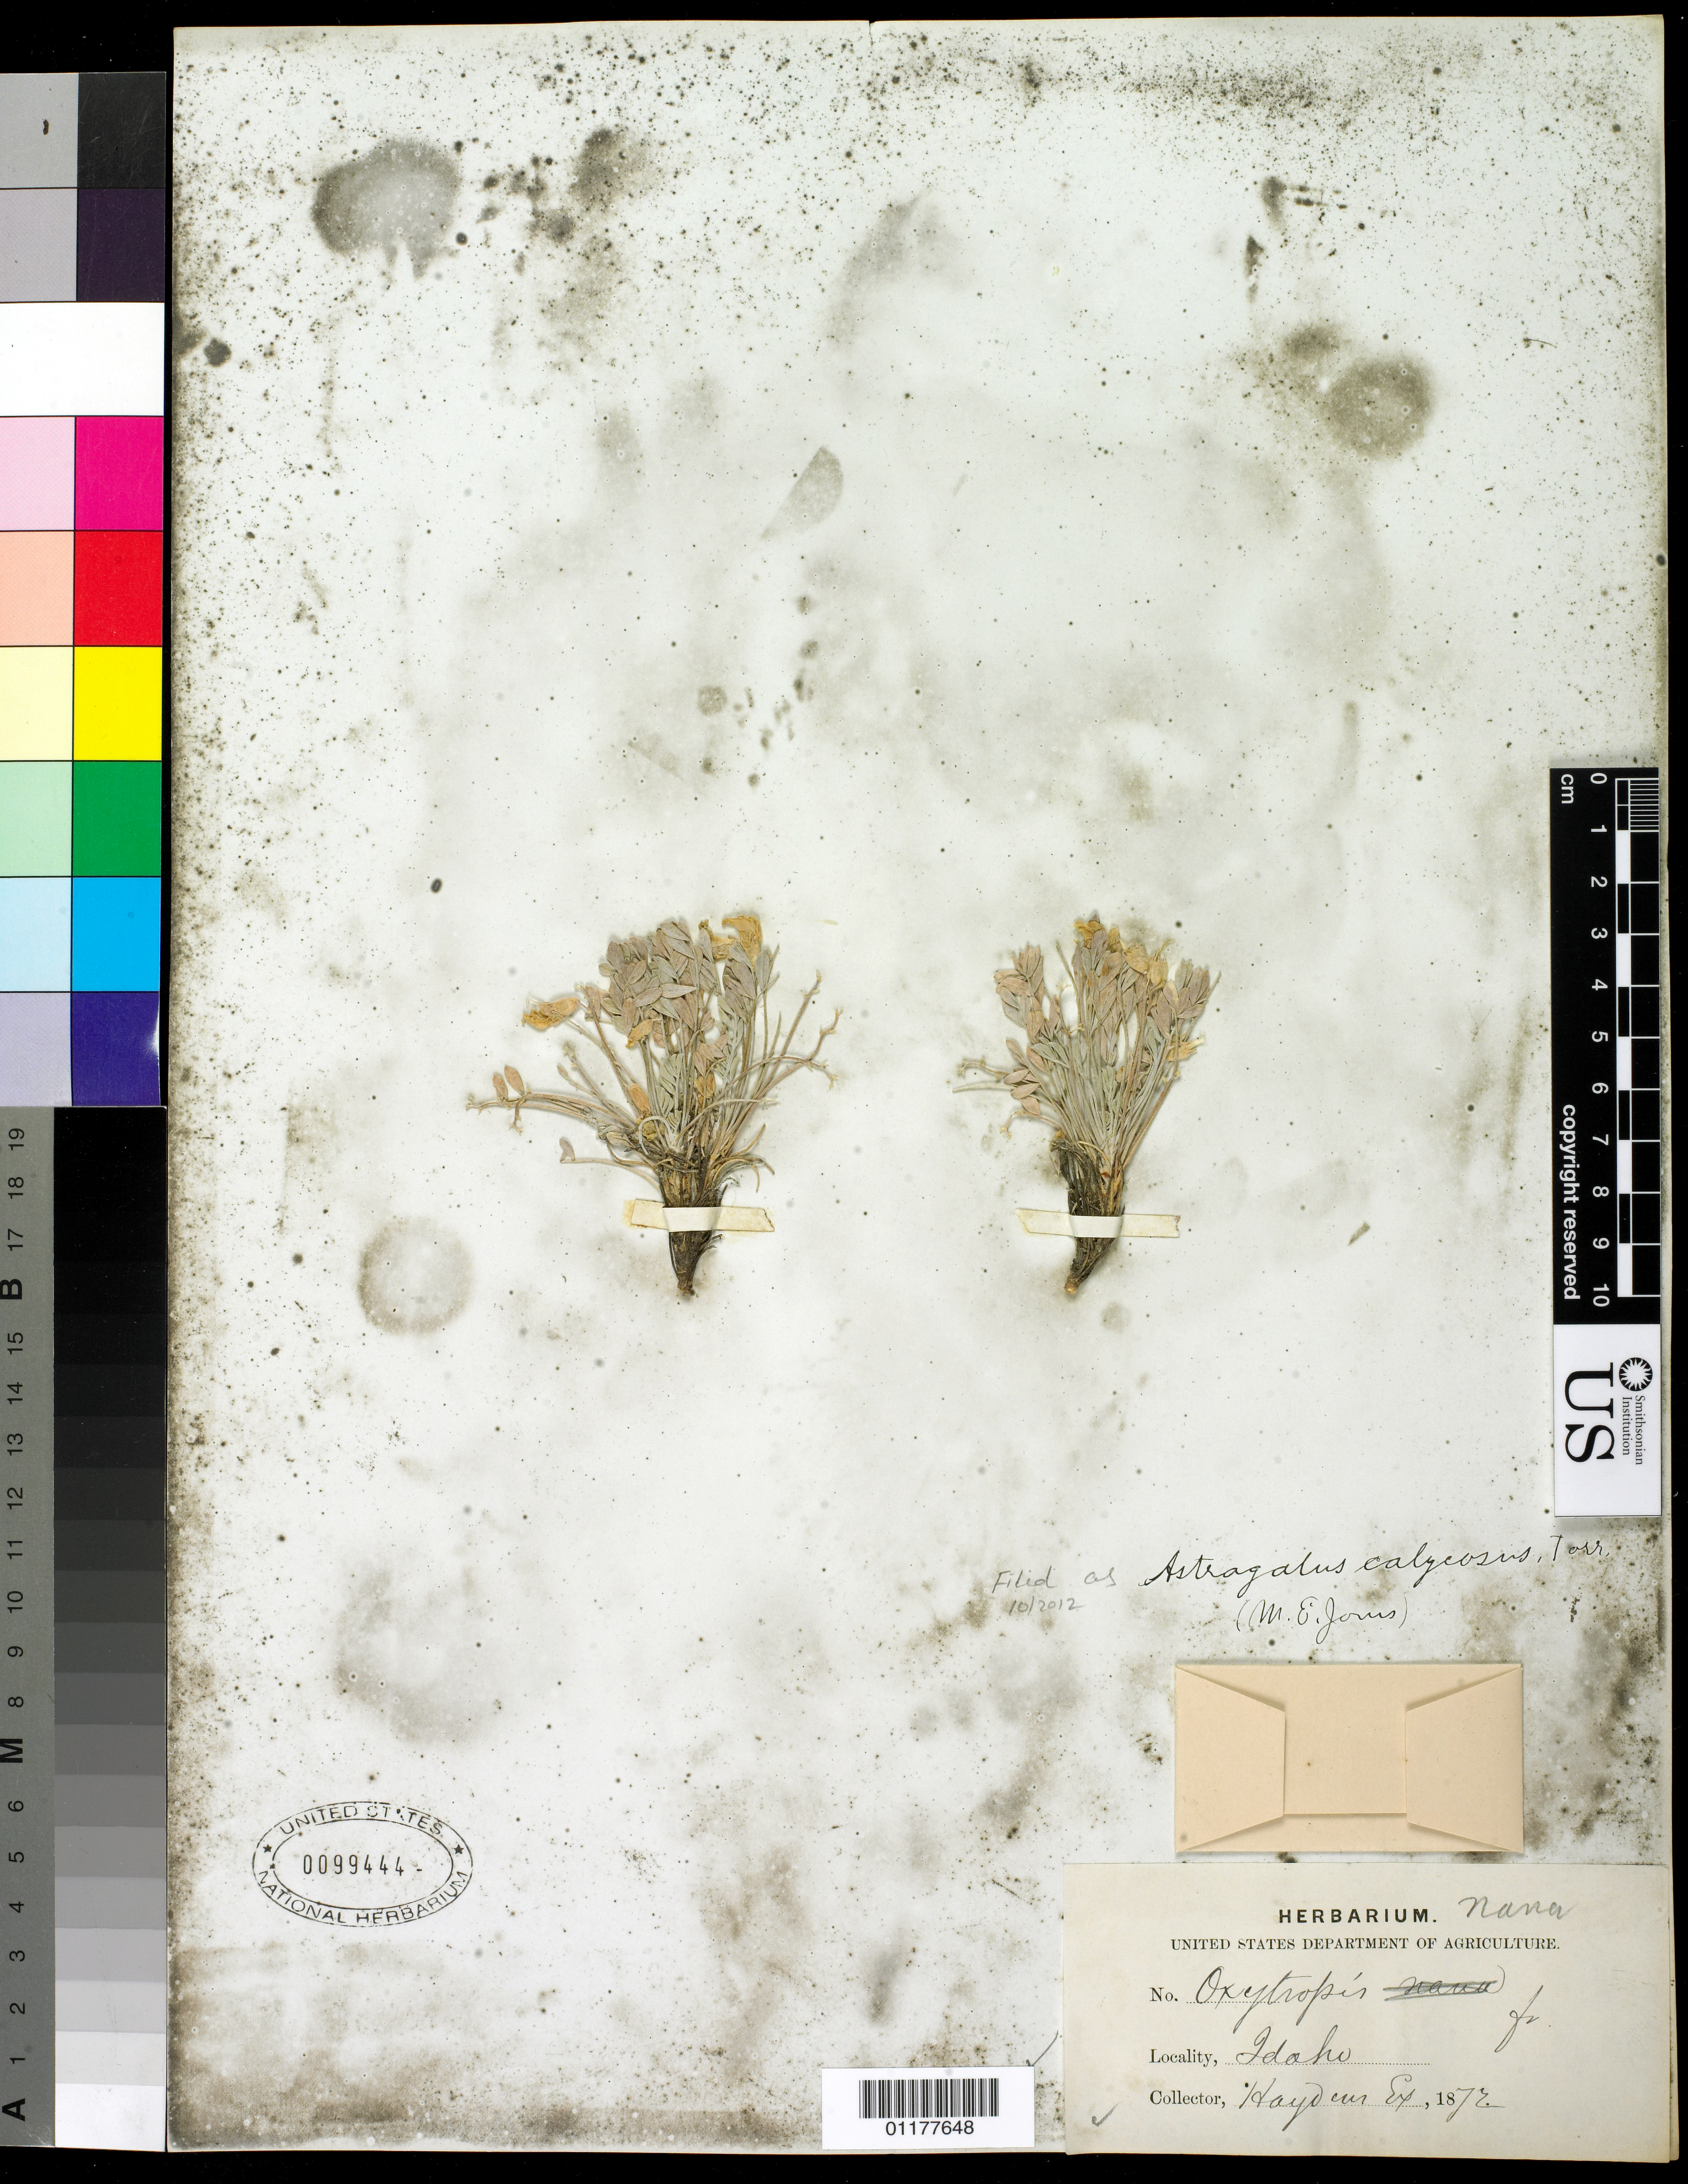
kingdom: Plantae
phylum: Tracheophyta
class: Magnoliopsida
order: Fabales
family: Fabaceae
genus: Astragalus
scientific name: Astragalus calycosus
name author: Torr. ex S. Watson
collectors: Hayden Exped.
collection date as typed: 1872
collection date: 1872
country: United States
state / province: Idaho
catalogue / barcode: US 99444